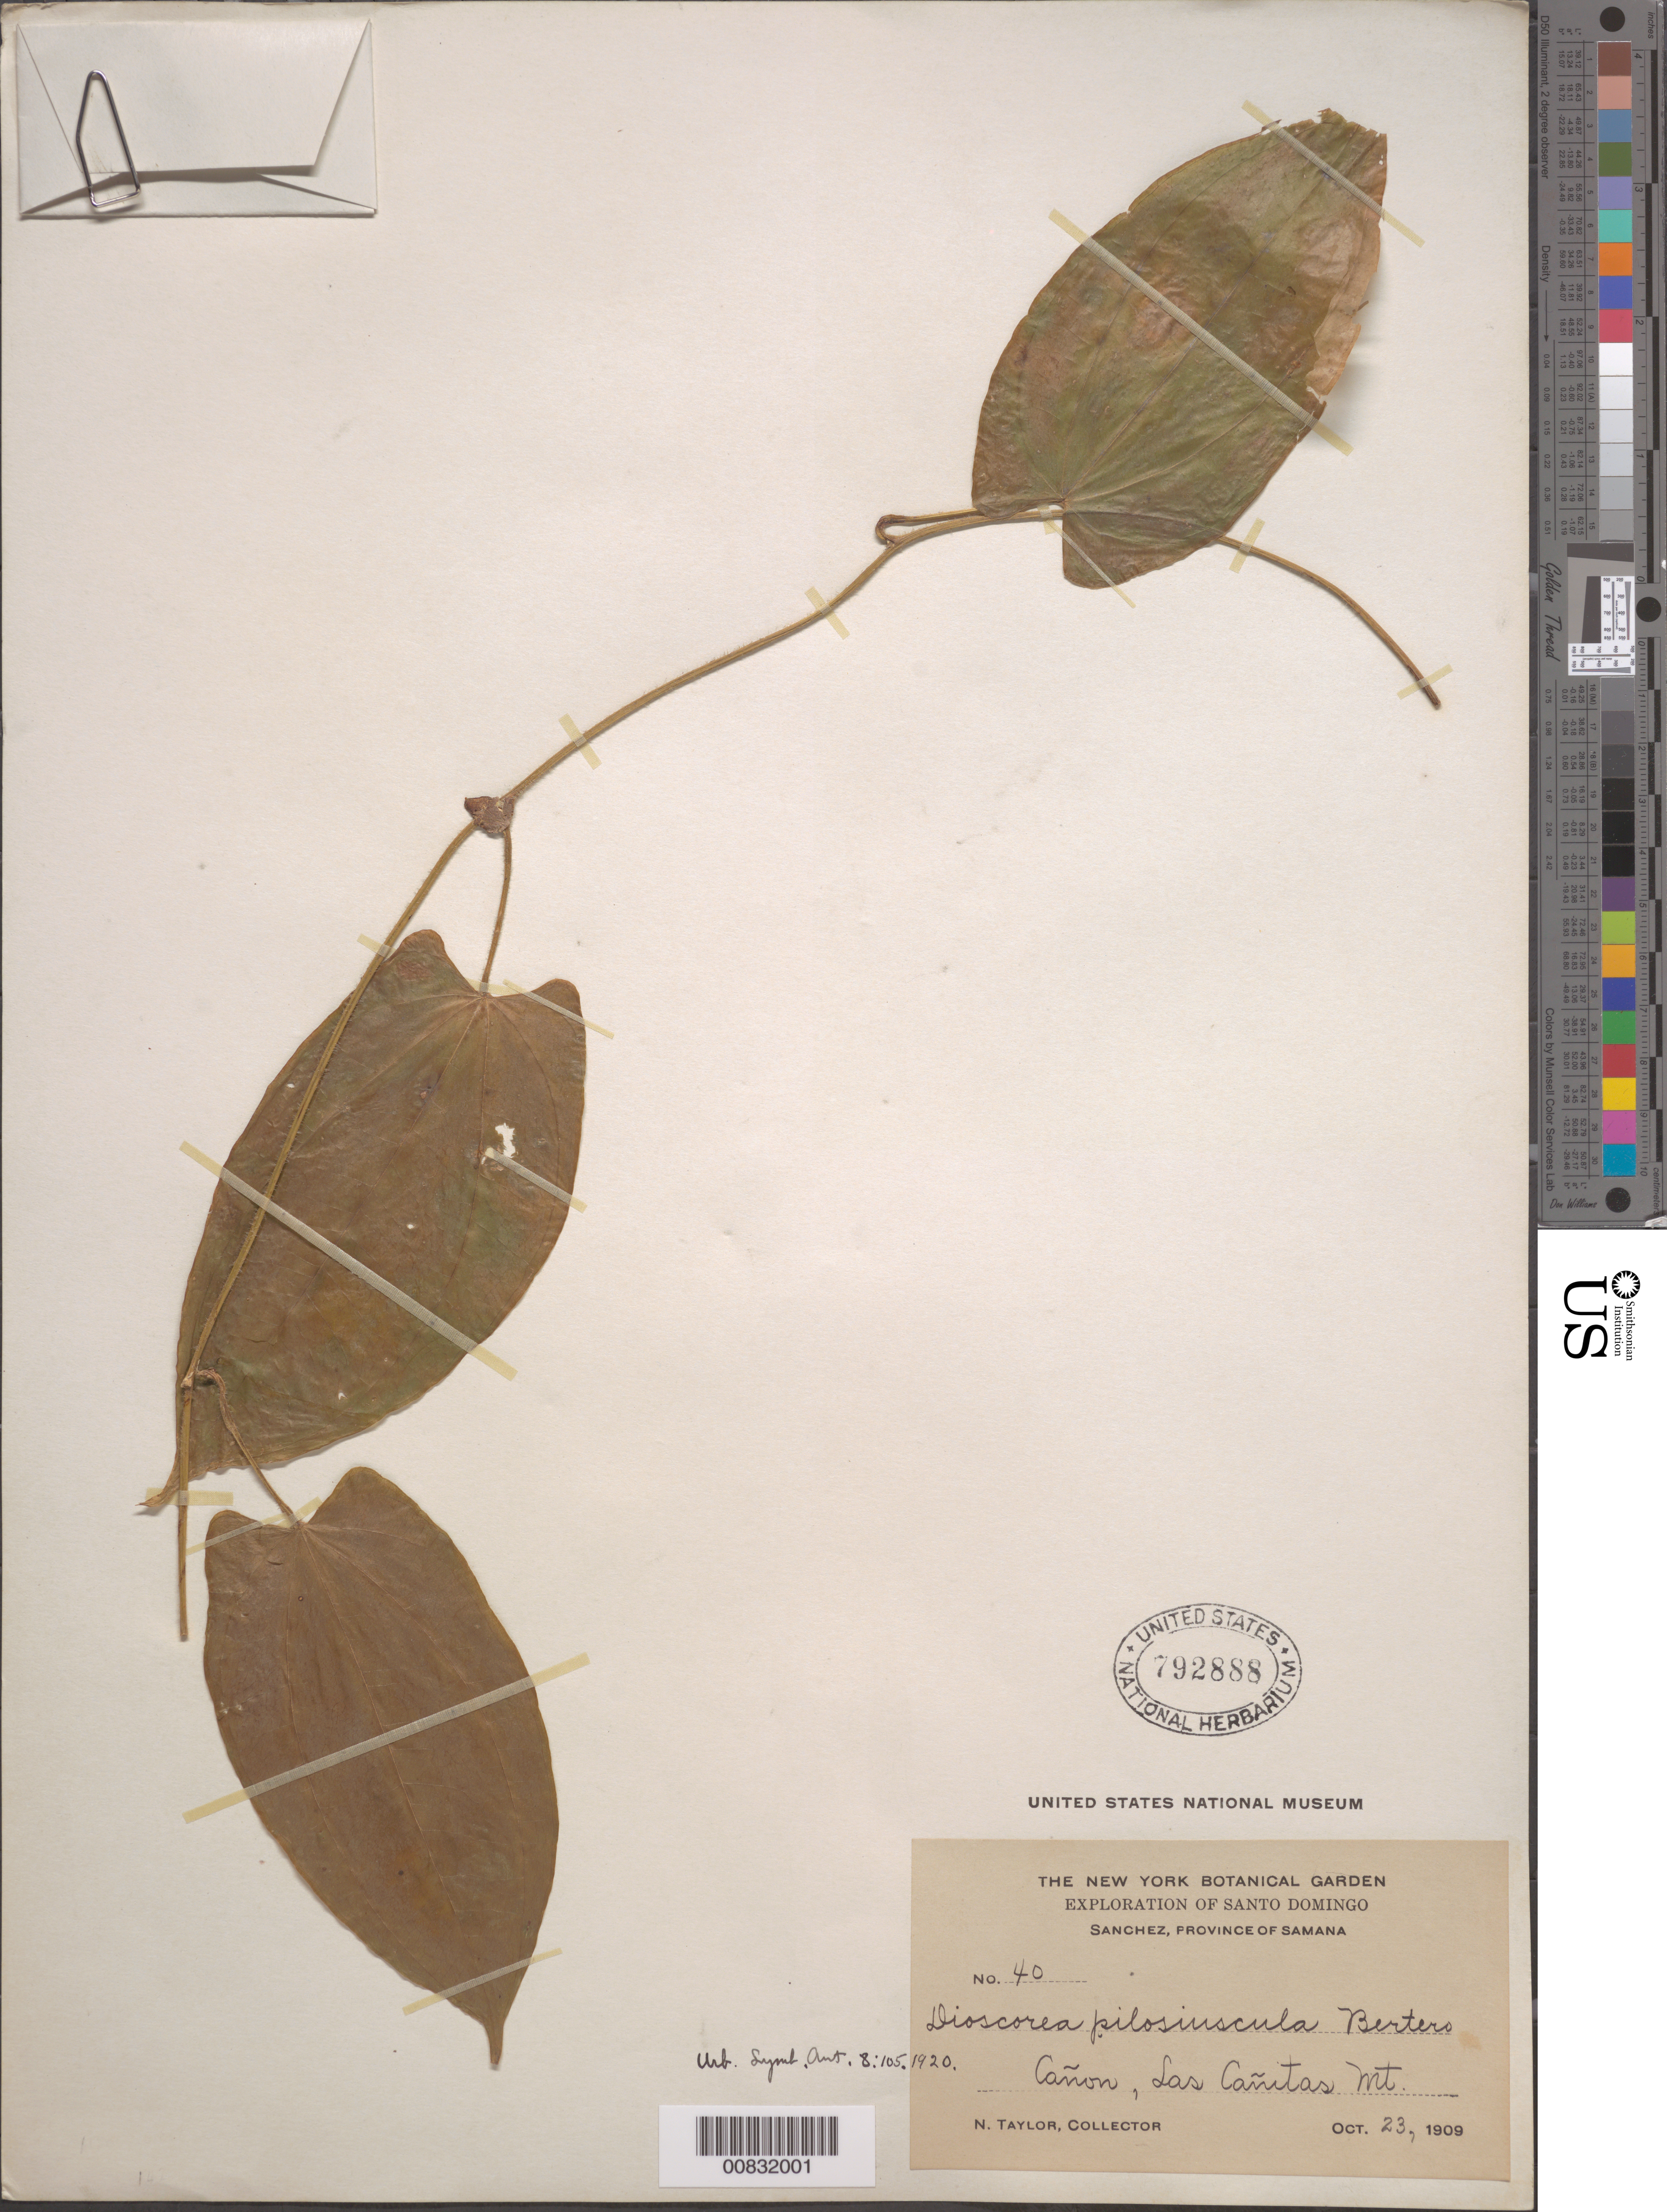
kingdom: Plantae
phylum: Tracheophyta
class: Liliopsida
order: Dioscoreales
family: Dioscoreaceae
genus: Dioscorea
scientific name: Dioscorea pilosiuscula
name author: Bertero ex Spreng.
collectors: N. Taylor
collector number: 40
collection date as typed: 23 Oct 1909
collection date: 1909-10-23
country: Dominican Republic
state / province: Samana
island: Hispaniola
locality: Sanchez. Cañon, Las Cañitas Mt.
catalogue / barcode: US 792888